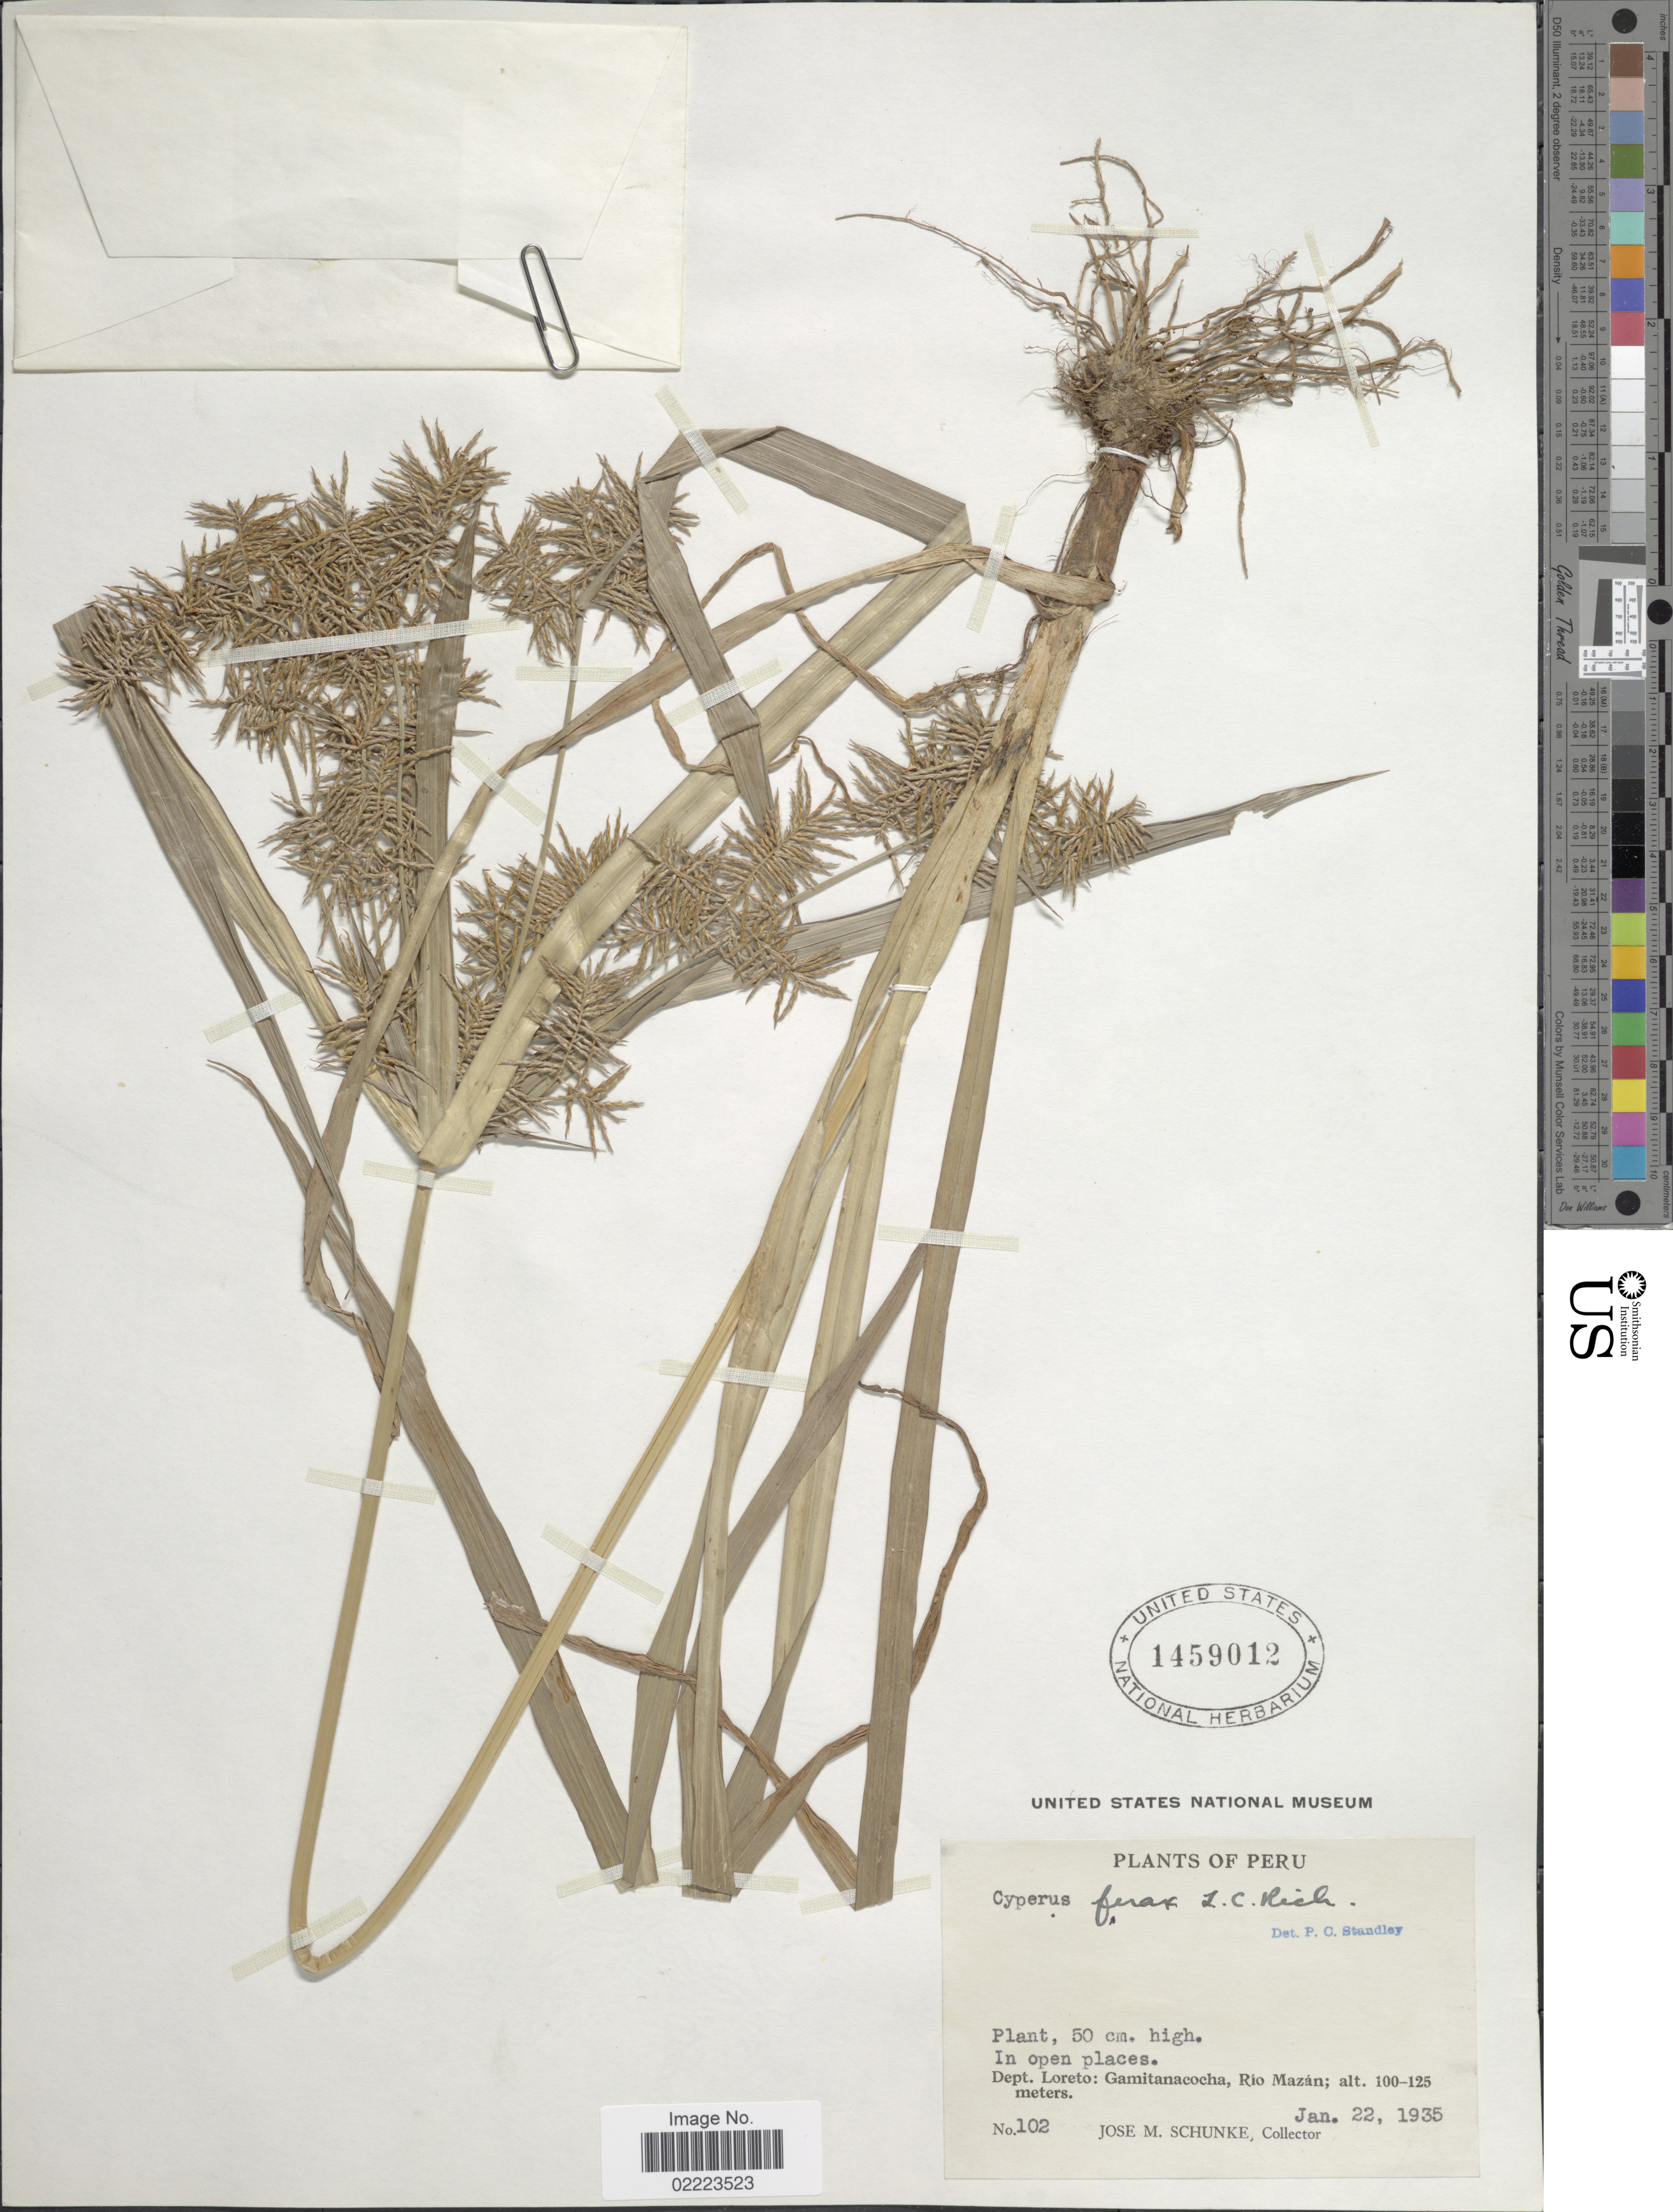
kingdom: Plantae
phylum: Tracheophyta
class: Liliopsida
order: Poales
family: Cyperaceae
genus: Cyperus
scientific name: Cyperus odoratus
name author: L.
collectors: J. M. Schunke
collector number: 102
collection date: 1935-01-22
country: Peru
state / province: Loreto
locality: Dept. Loreto: Gamitanacocha, Rio Mazan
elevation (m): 100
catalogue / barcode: US 1459012